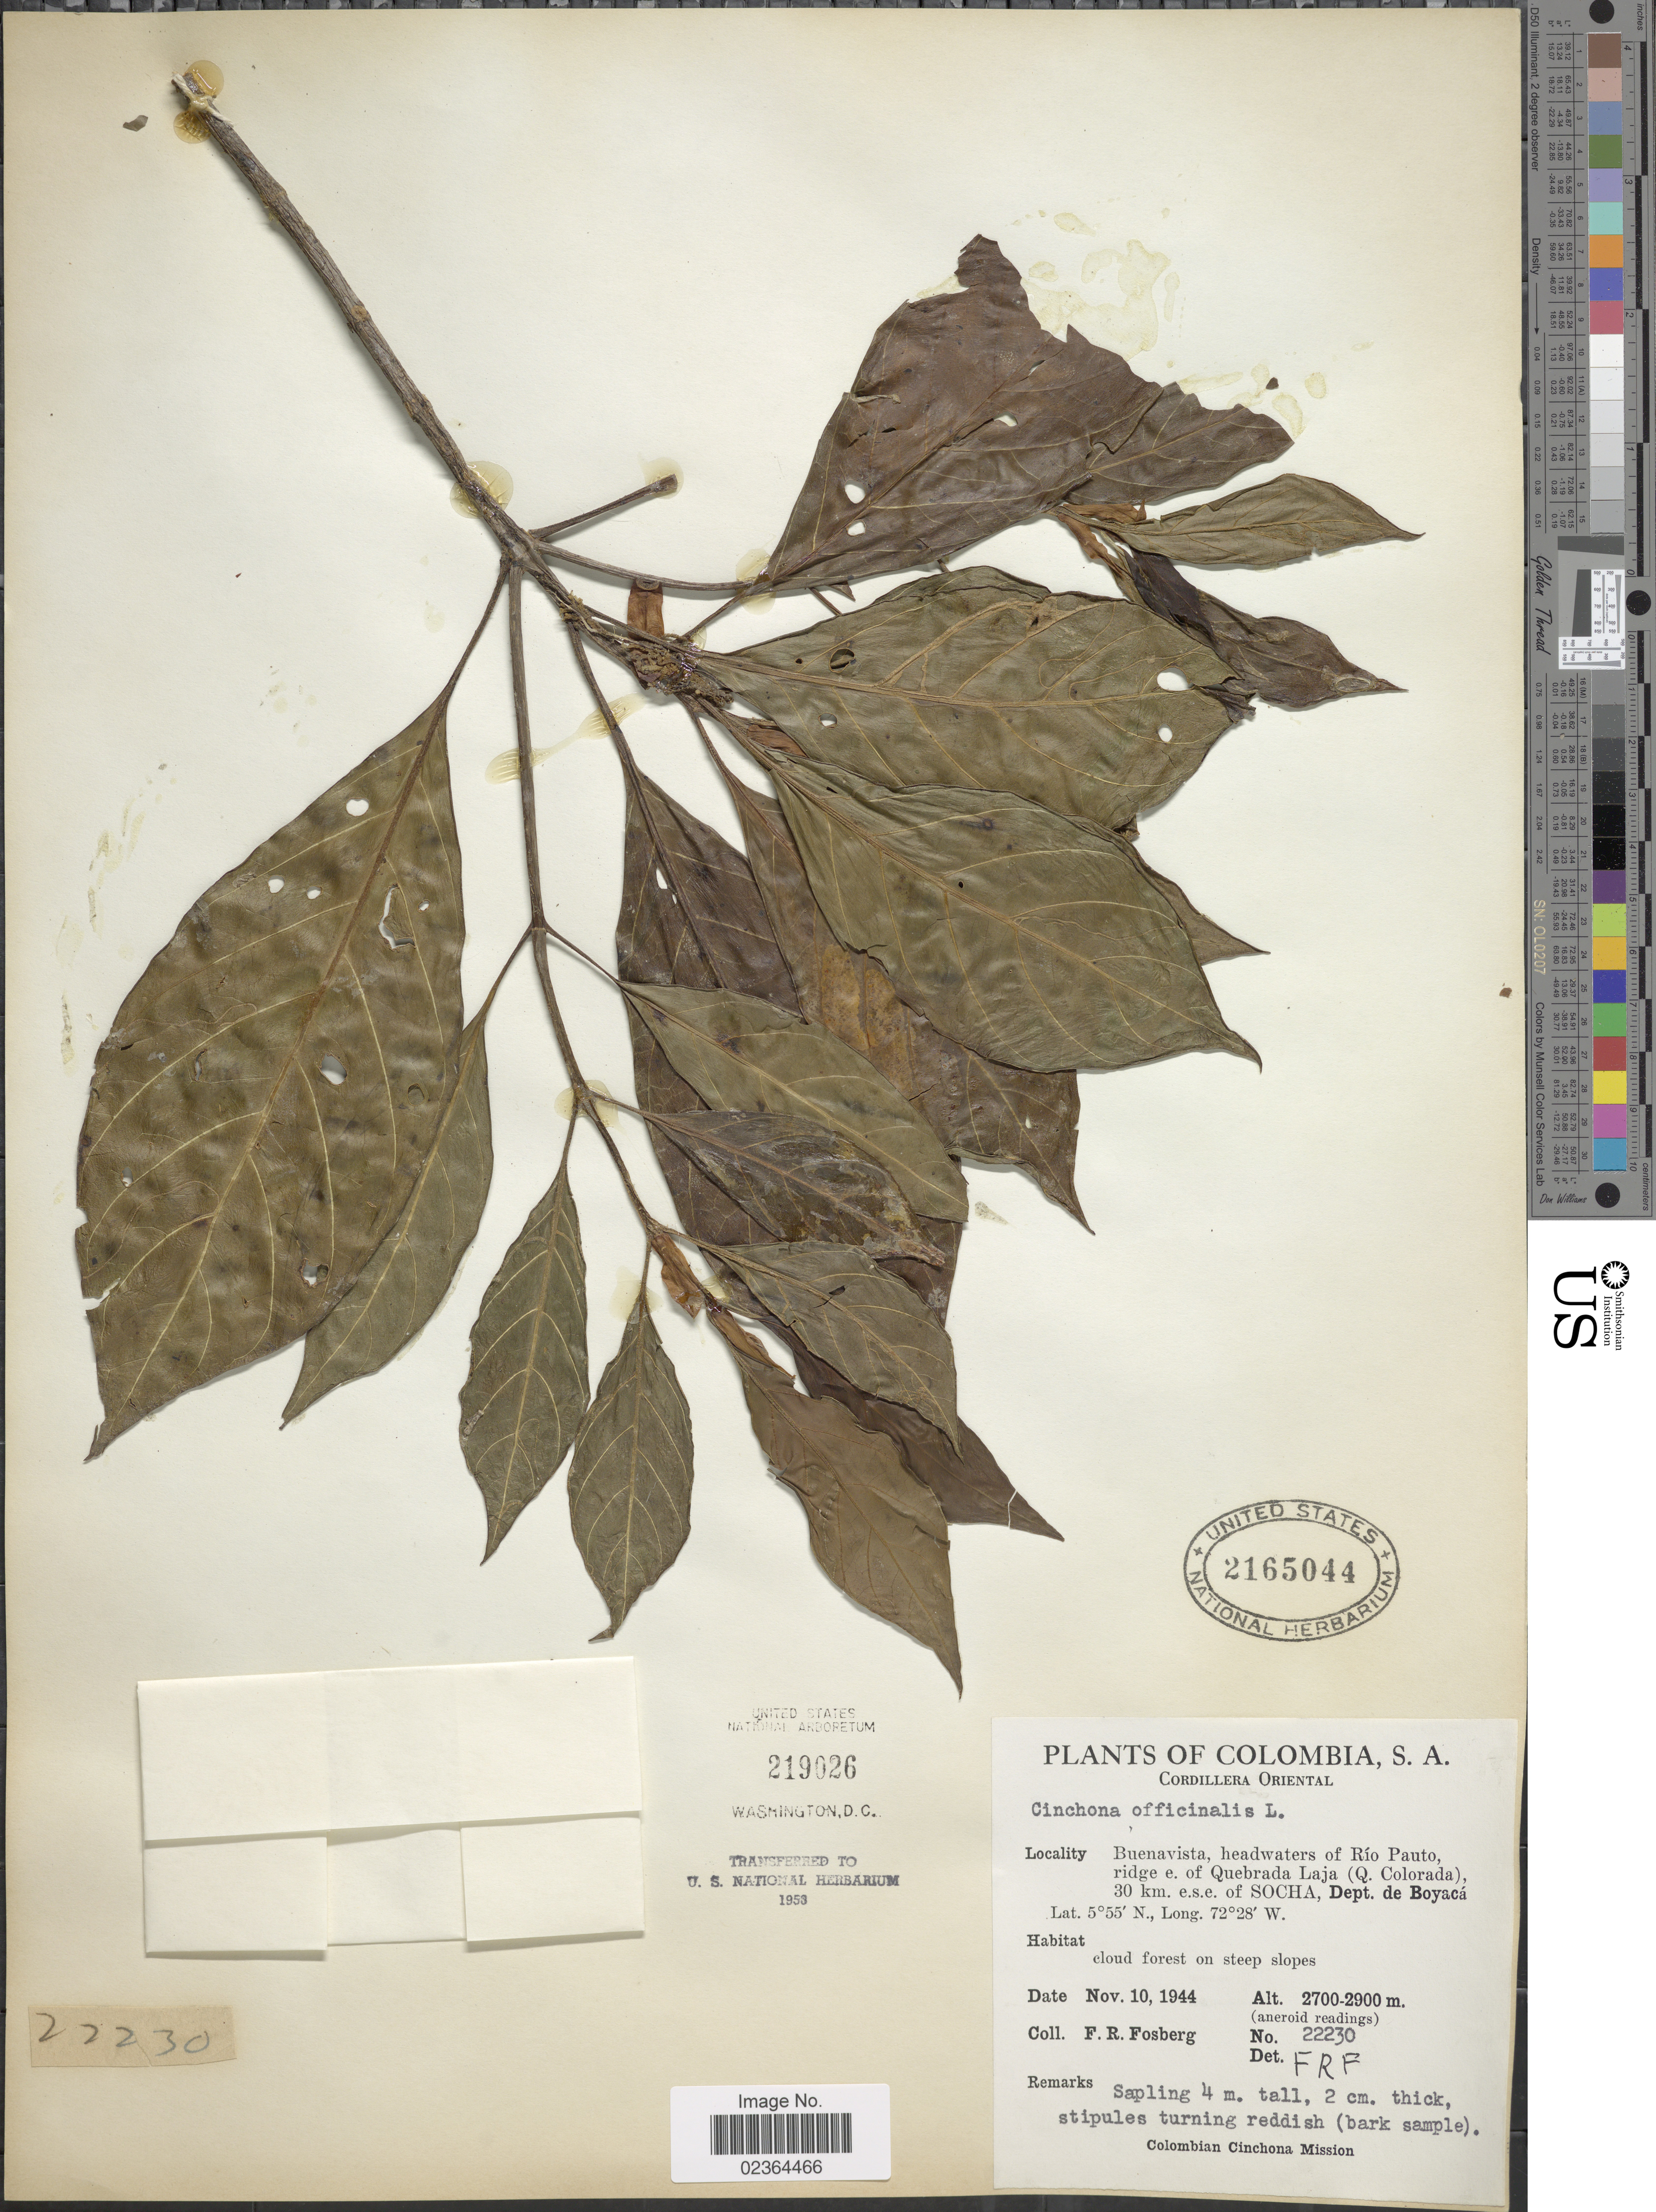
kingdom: Plantae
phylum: Tracheophyta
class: Magnoliopsida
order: Gentianales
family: Rubiaceae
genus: Cinchona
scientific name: Cinchona officinalis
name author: L.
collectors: F. R. Fosberg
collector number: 22230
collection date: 1944-11-10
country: Colombia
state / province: Boyacá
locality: Cordillera Oriental, Buenavista, headwater of Rio Pauto, ridge e. of Quebrada Laja (Q. Colorada), 30 km e.s.e of Socha, Dept. de Boyaca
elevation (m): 2700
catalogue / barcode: US 2165044